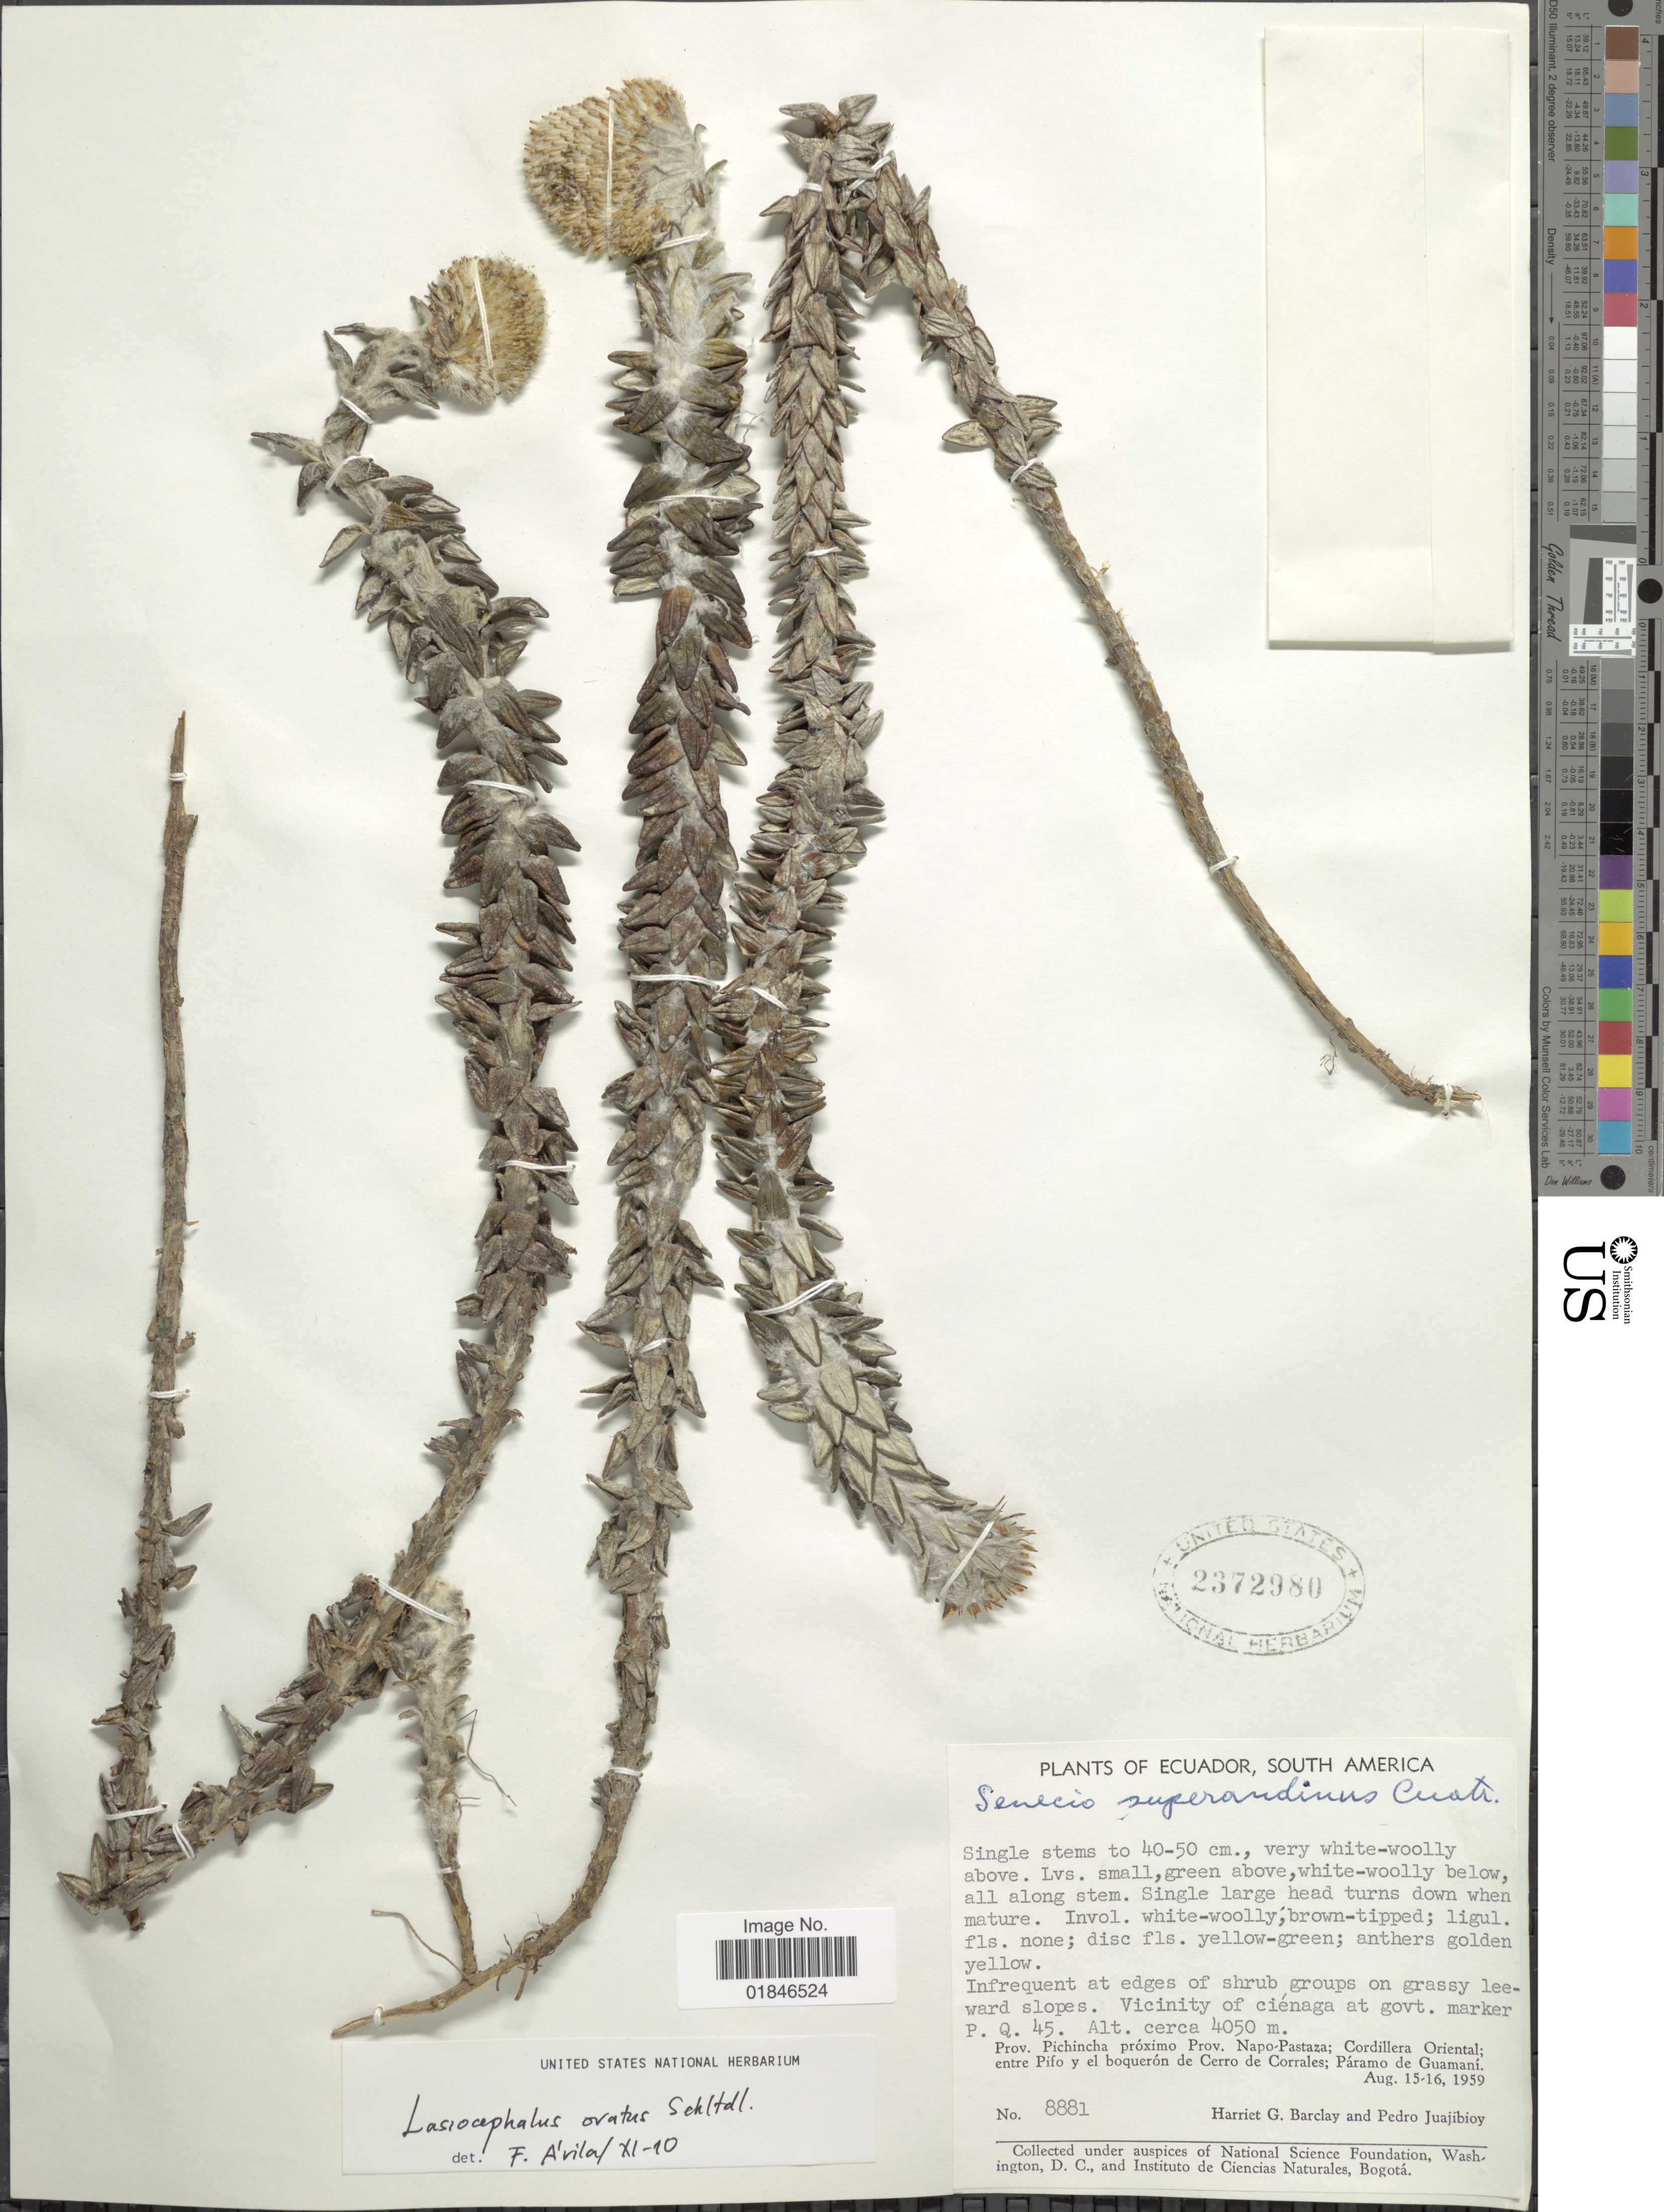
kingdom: Plantae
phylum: Tracheophyta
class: Magnoliopsida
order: Asterales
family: Asteraceae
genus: Senecio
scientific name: Senecio superandinus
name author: Cuatrec.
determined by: Salomon, Luciana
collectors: H. G. Barclay & P. Juajibioy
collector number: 8881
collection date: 1959-08-15/1959-08-16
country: Ecuador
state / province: Pichincha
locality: Vicinity of cienaga at govt. marker P. Q. 45. Prov. Pichincha proximo Prov. Napo-Pastaza; Cordillera Oriental entre Pifo y el boqueron de Cerro de Corrales; Paramo de Guamani,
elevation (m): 4050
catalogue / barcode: US 2372980